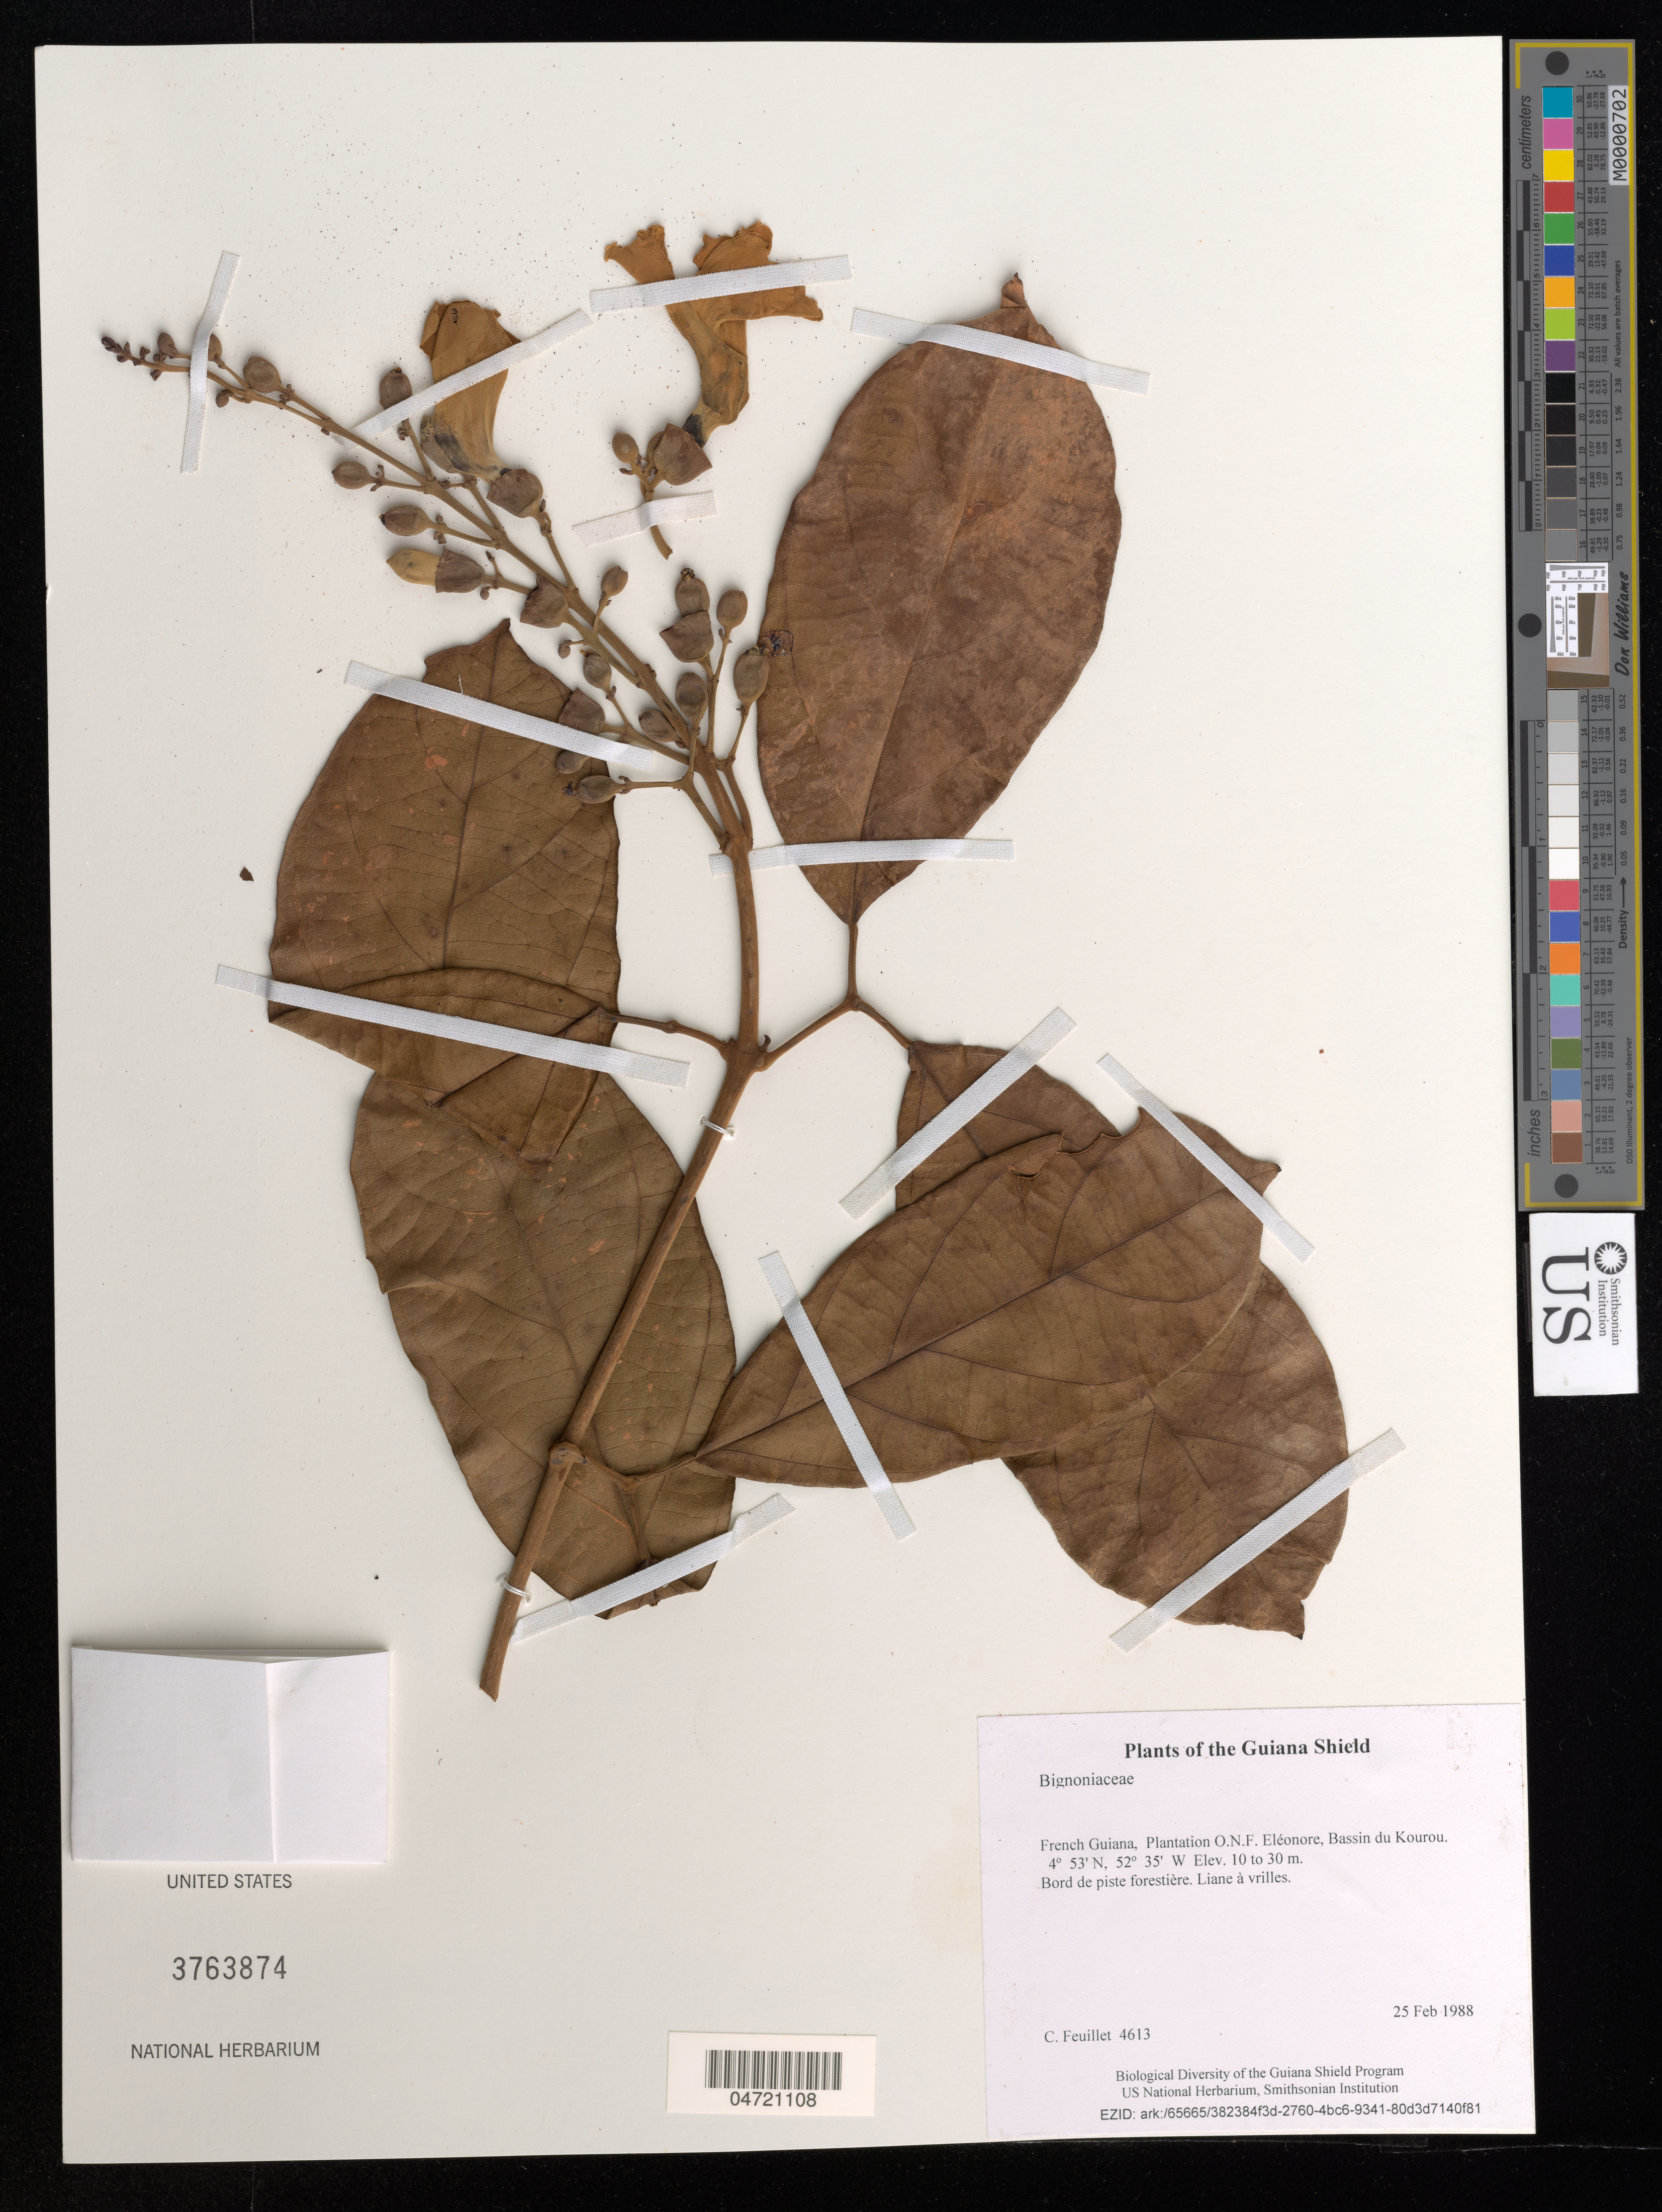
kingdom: Plantae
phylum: Tracheophyta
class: Magnoliopsida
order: Lamiales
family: Bignoniaceae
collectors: C. Feuillet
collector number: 4613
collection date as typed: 25 Feb 1988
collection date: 1988-02-25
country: French Guiana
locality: Plantation O.N.F. Eléonore, Bassin du Kourou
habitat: Bord de piste forestière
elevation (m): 10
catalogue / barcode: US 3763874